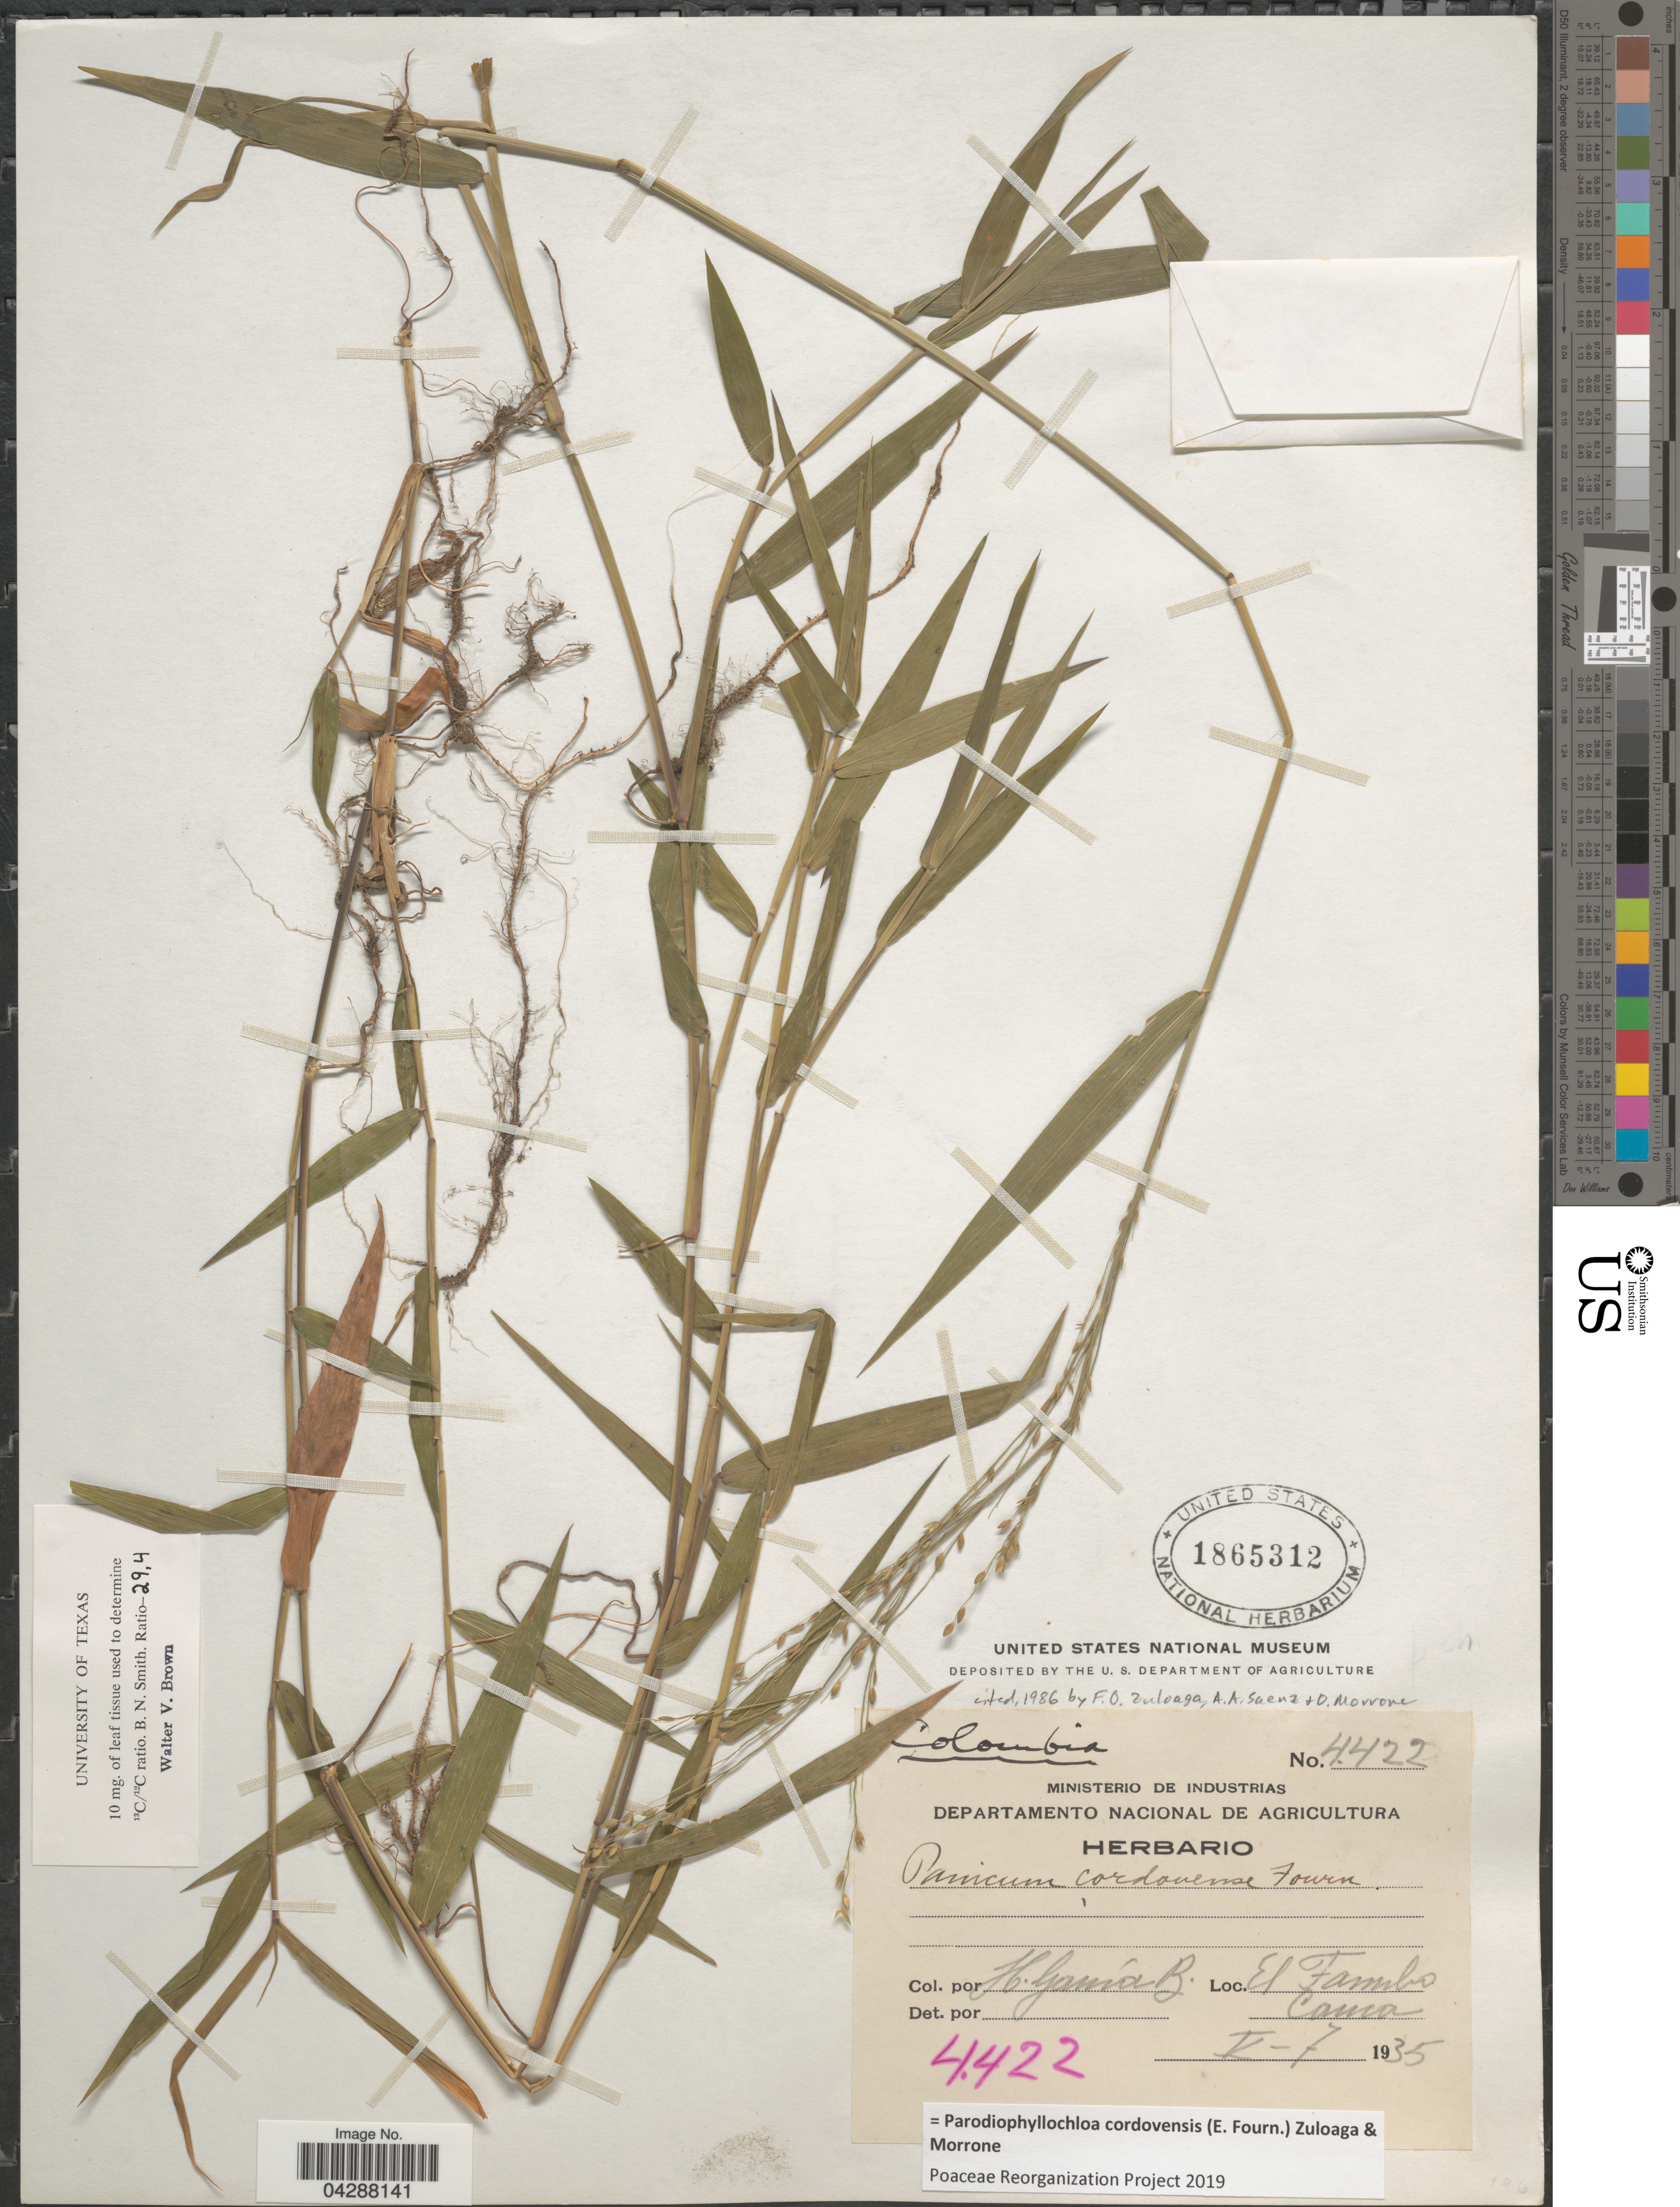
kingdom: Plantae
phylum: Tracheophyta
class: Liliopsida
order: Poales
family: Poaceae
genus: Parodiophyllochloa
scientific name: Parodiophyllochloa cordovensis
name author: (E. Fourn.) Zuloaga & Morrone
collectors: H. García B.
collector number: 4422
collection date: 1935-05-07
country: Colombia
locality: El Tambo. Coma.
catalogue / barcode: US 1865312